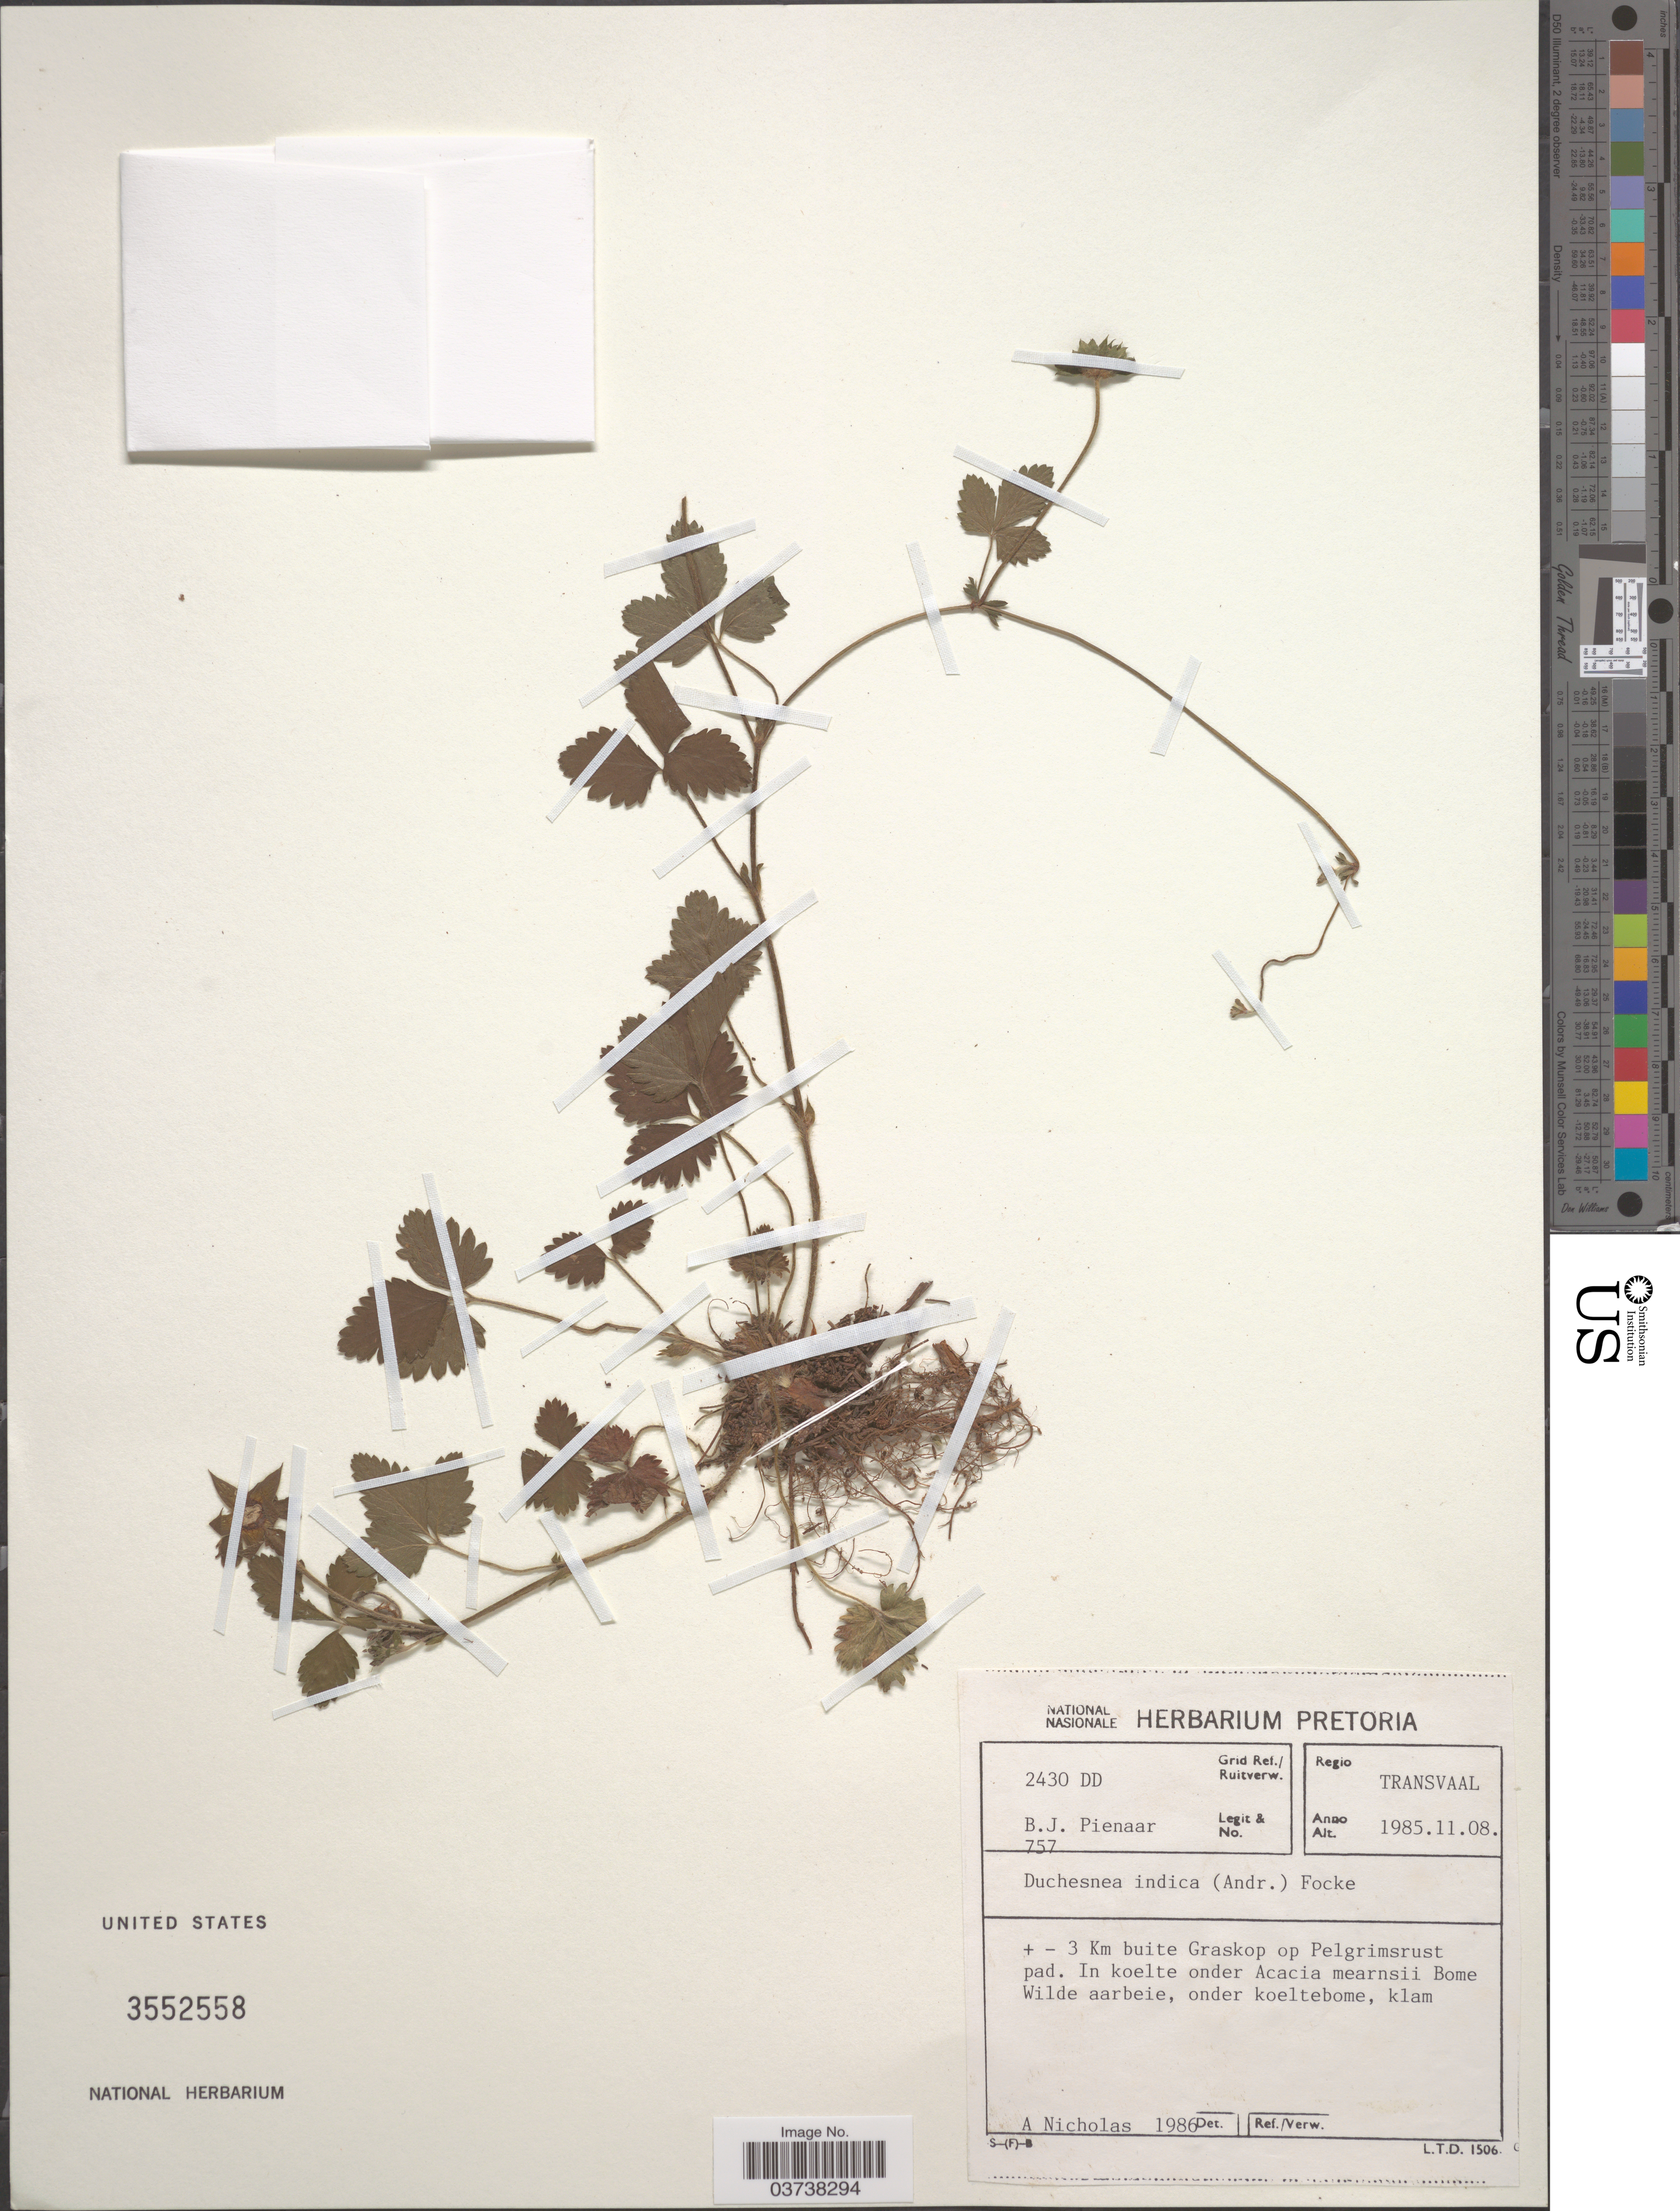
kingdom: Plantae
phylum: Tracheophyta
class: Magnoliopsida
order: Rosales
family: Rosaceae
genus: Potentilla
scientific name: Potentilla indica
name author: (Andrews) Th. Wolf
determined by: Strong, Mark T., (BOT), Smithsonian Institution - National Museum of Natural History (UNITED STATES)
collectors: B. Pienaar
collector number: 757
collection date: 1985-11-08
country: South Africa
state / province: Mpumalanga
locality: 2430 DD Grid Ref./Ruitverw. Regio Transvaal. + - 3 Km buite Graskop op Pelgrimsrust pad.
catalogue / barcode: US 3552558